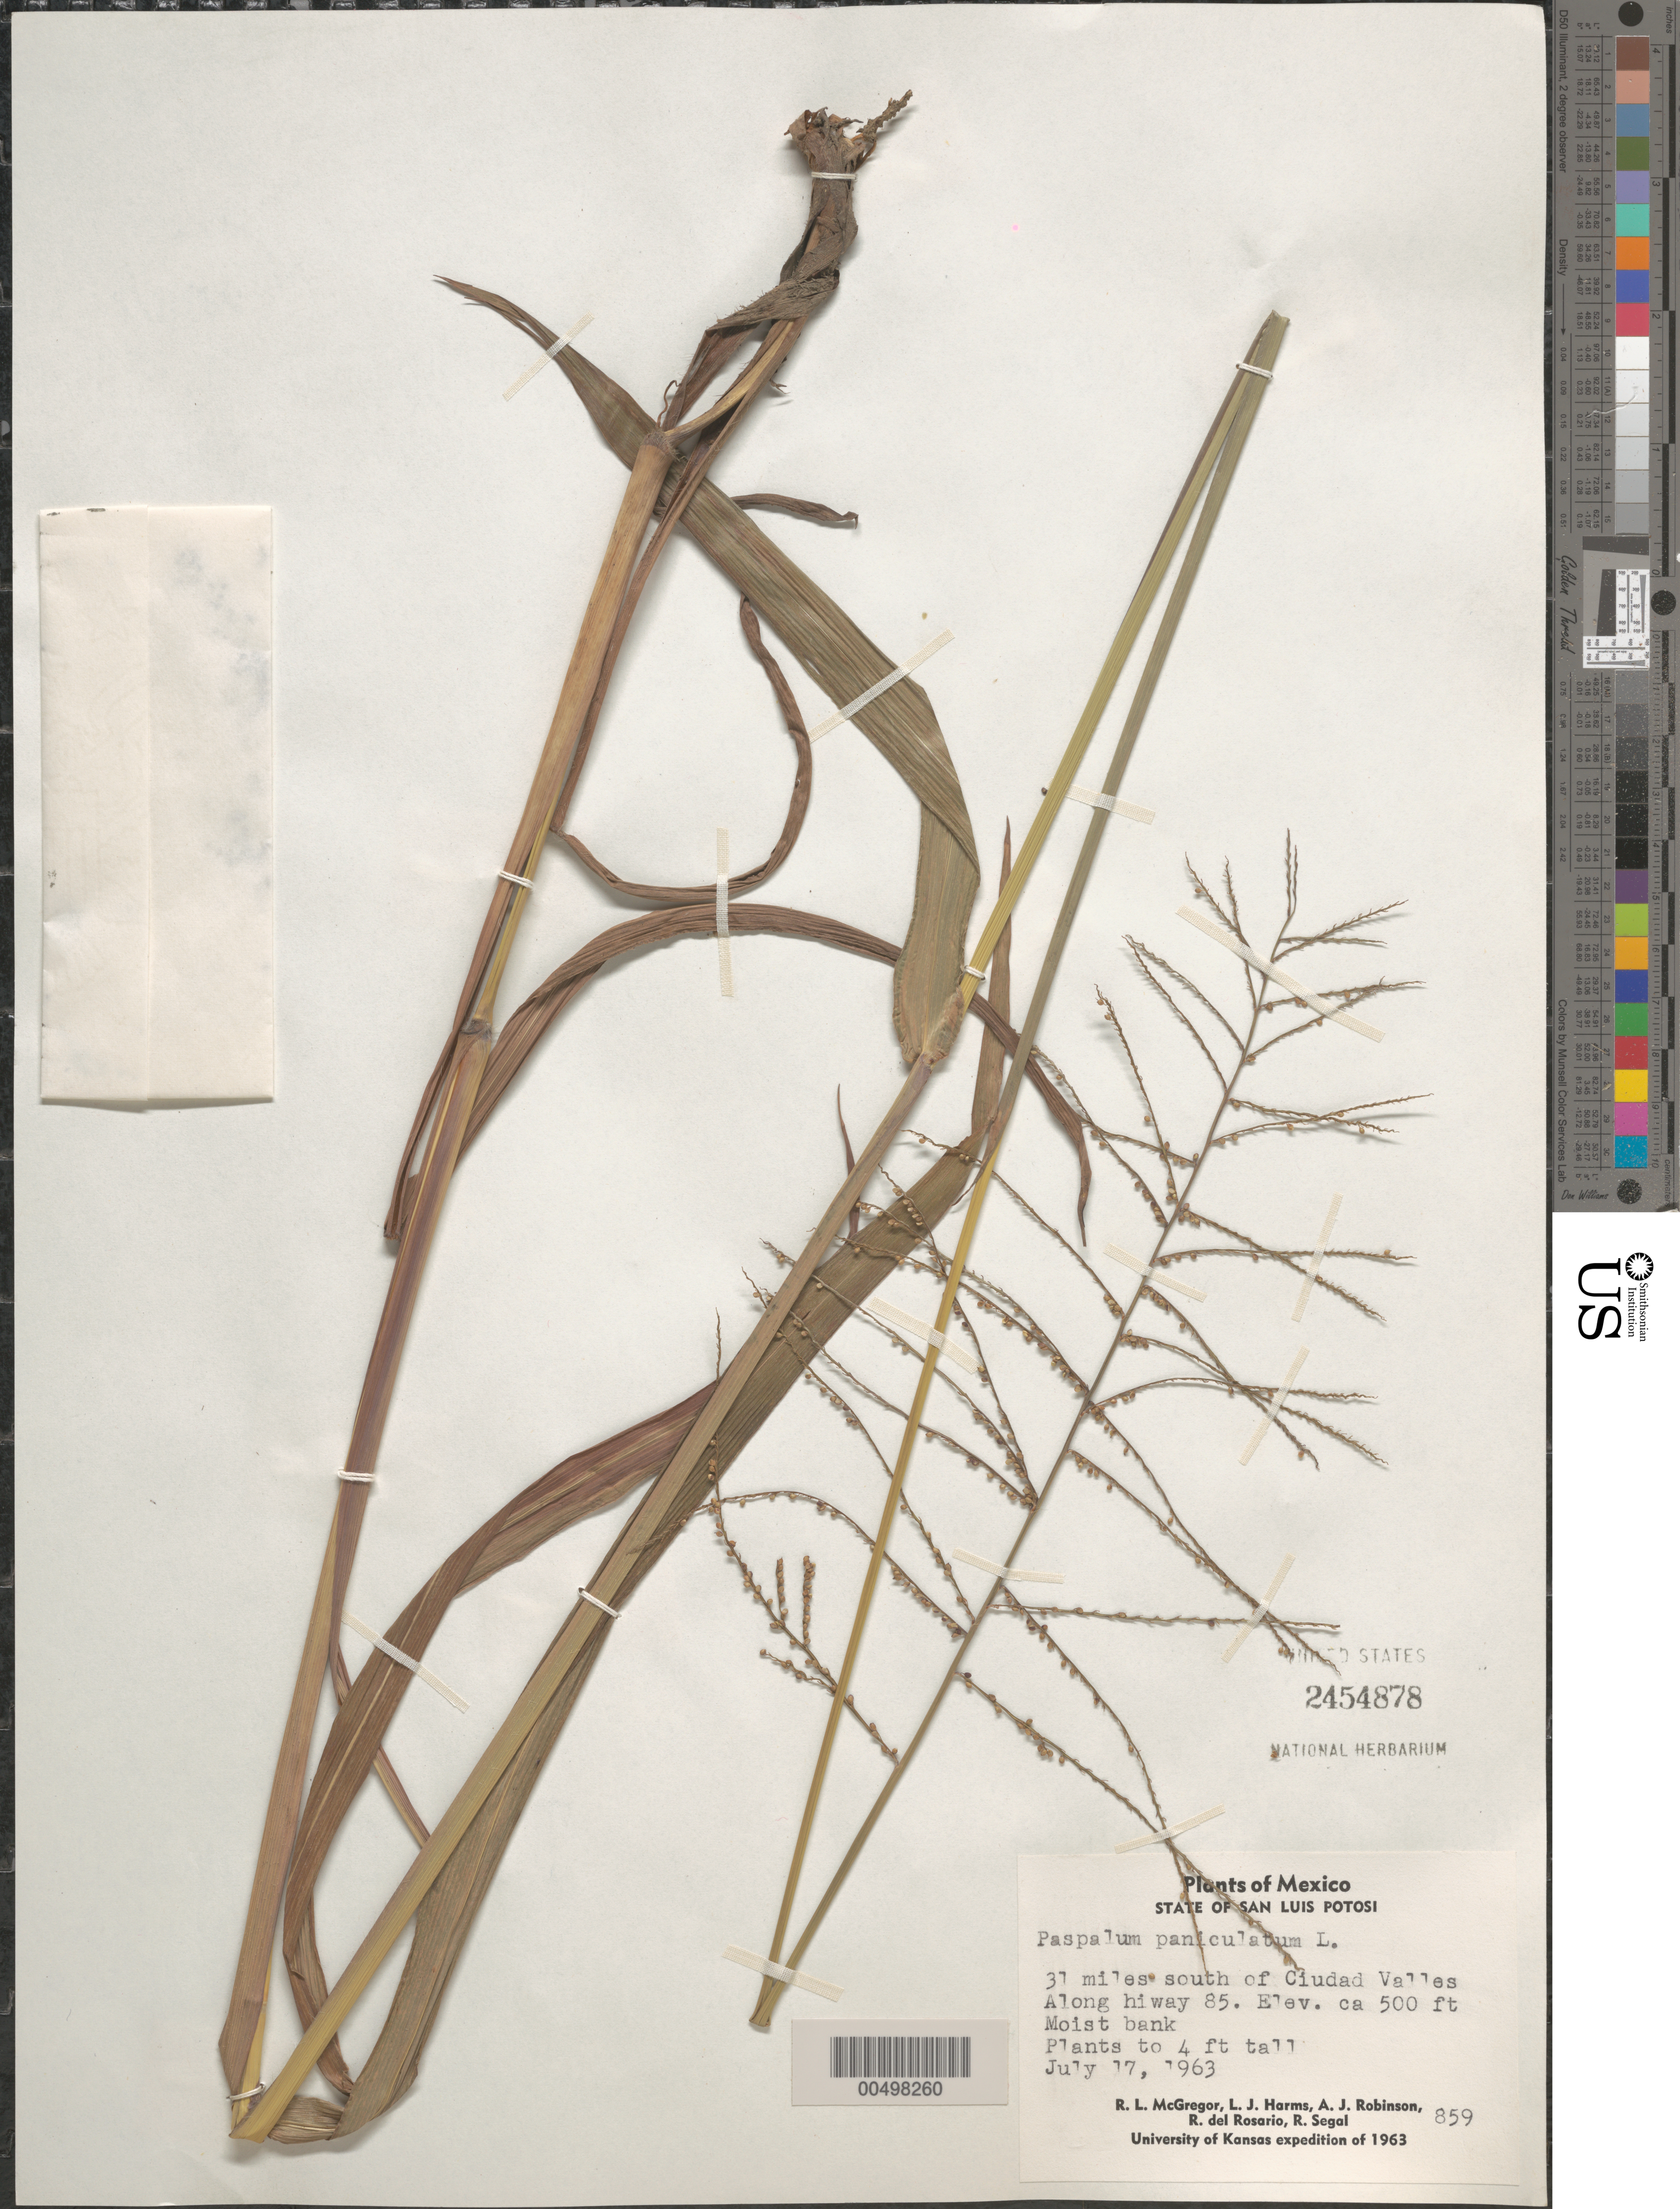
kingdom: Plantae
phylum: Tracheophyta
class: Liliopsida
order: Poales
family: Poaceae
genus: Paspalum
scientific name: Paspalum paniculatum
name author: L.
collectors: R. McGregor, L. Harms, A. J. Robinson & R. Segal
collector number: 859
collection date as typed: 17 Jul 1963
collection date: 1963-07-17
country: Mexico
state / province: San Luis Potosi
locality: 31 mi S of Ciudad Valles, along hwy 85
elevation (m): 152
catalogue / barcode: US 2454878